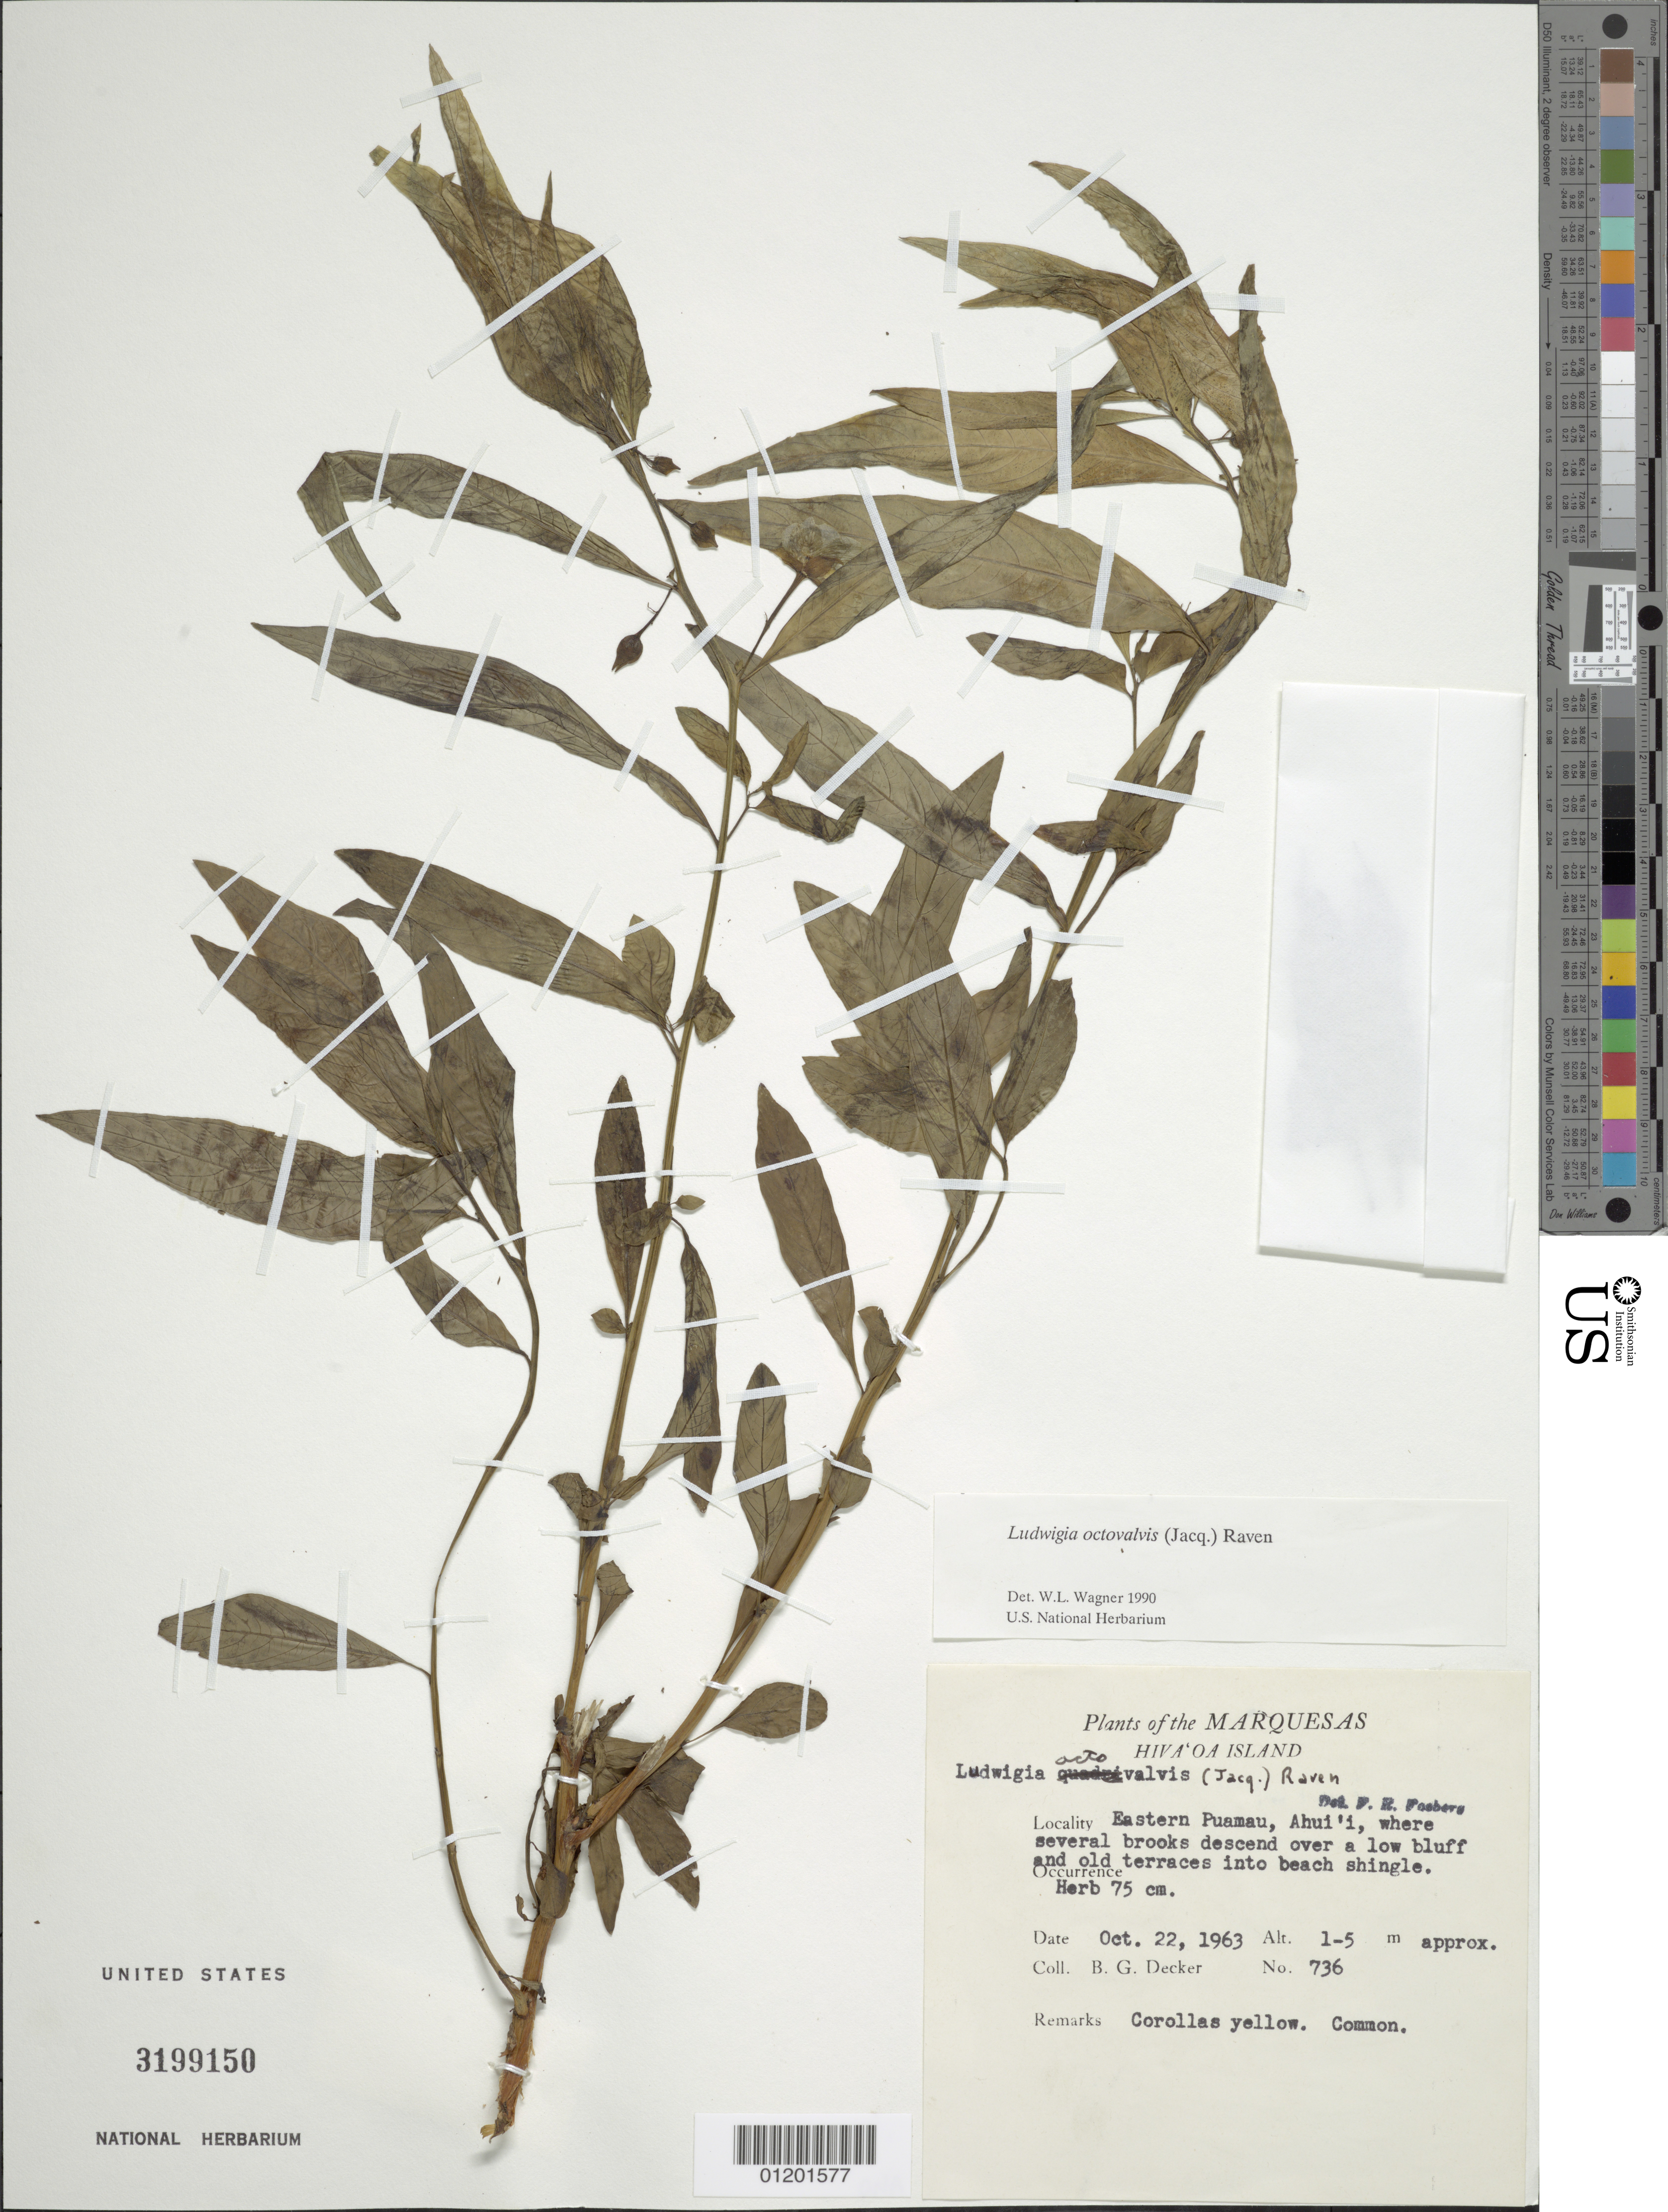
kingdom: Plantae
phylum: Tracheophyta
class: Magnoliopsida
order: Myrtales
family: Onagraceae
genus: Ludwigia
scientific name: Ludwigia octovalvis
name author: (Jacq.) P.H. Raven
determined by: Wagner, W. L., (BOT), Smithsonian Institution - National Museum of Natural History (UNITED STATES)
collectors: B. G. Decker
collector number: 736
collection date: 1963-10-22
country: French Polynesia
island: Hiva Oa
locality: E Puamau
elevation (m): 1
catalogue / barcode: US 3199150